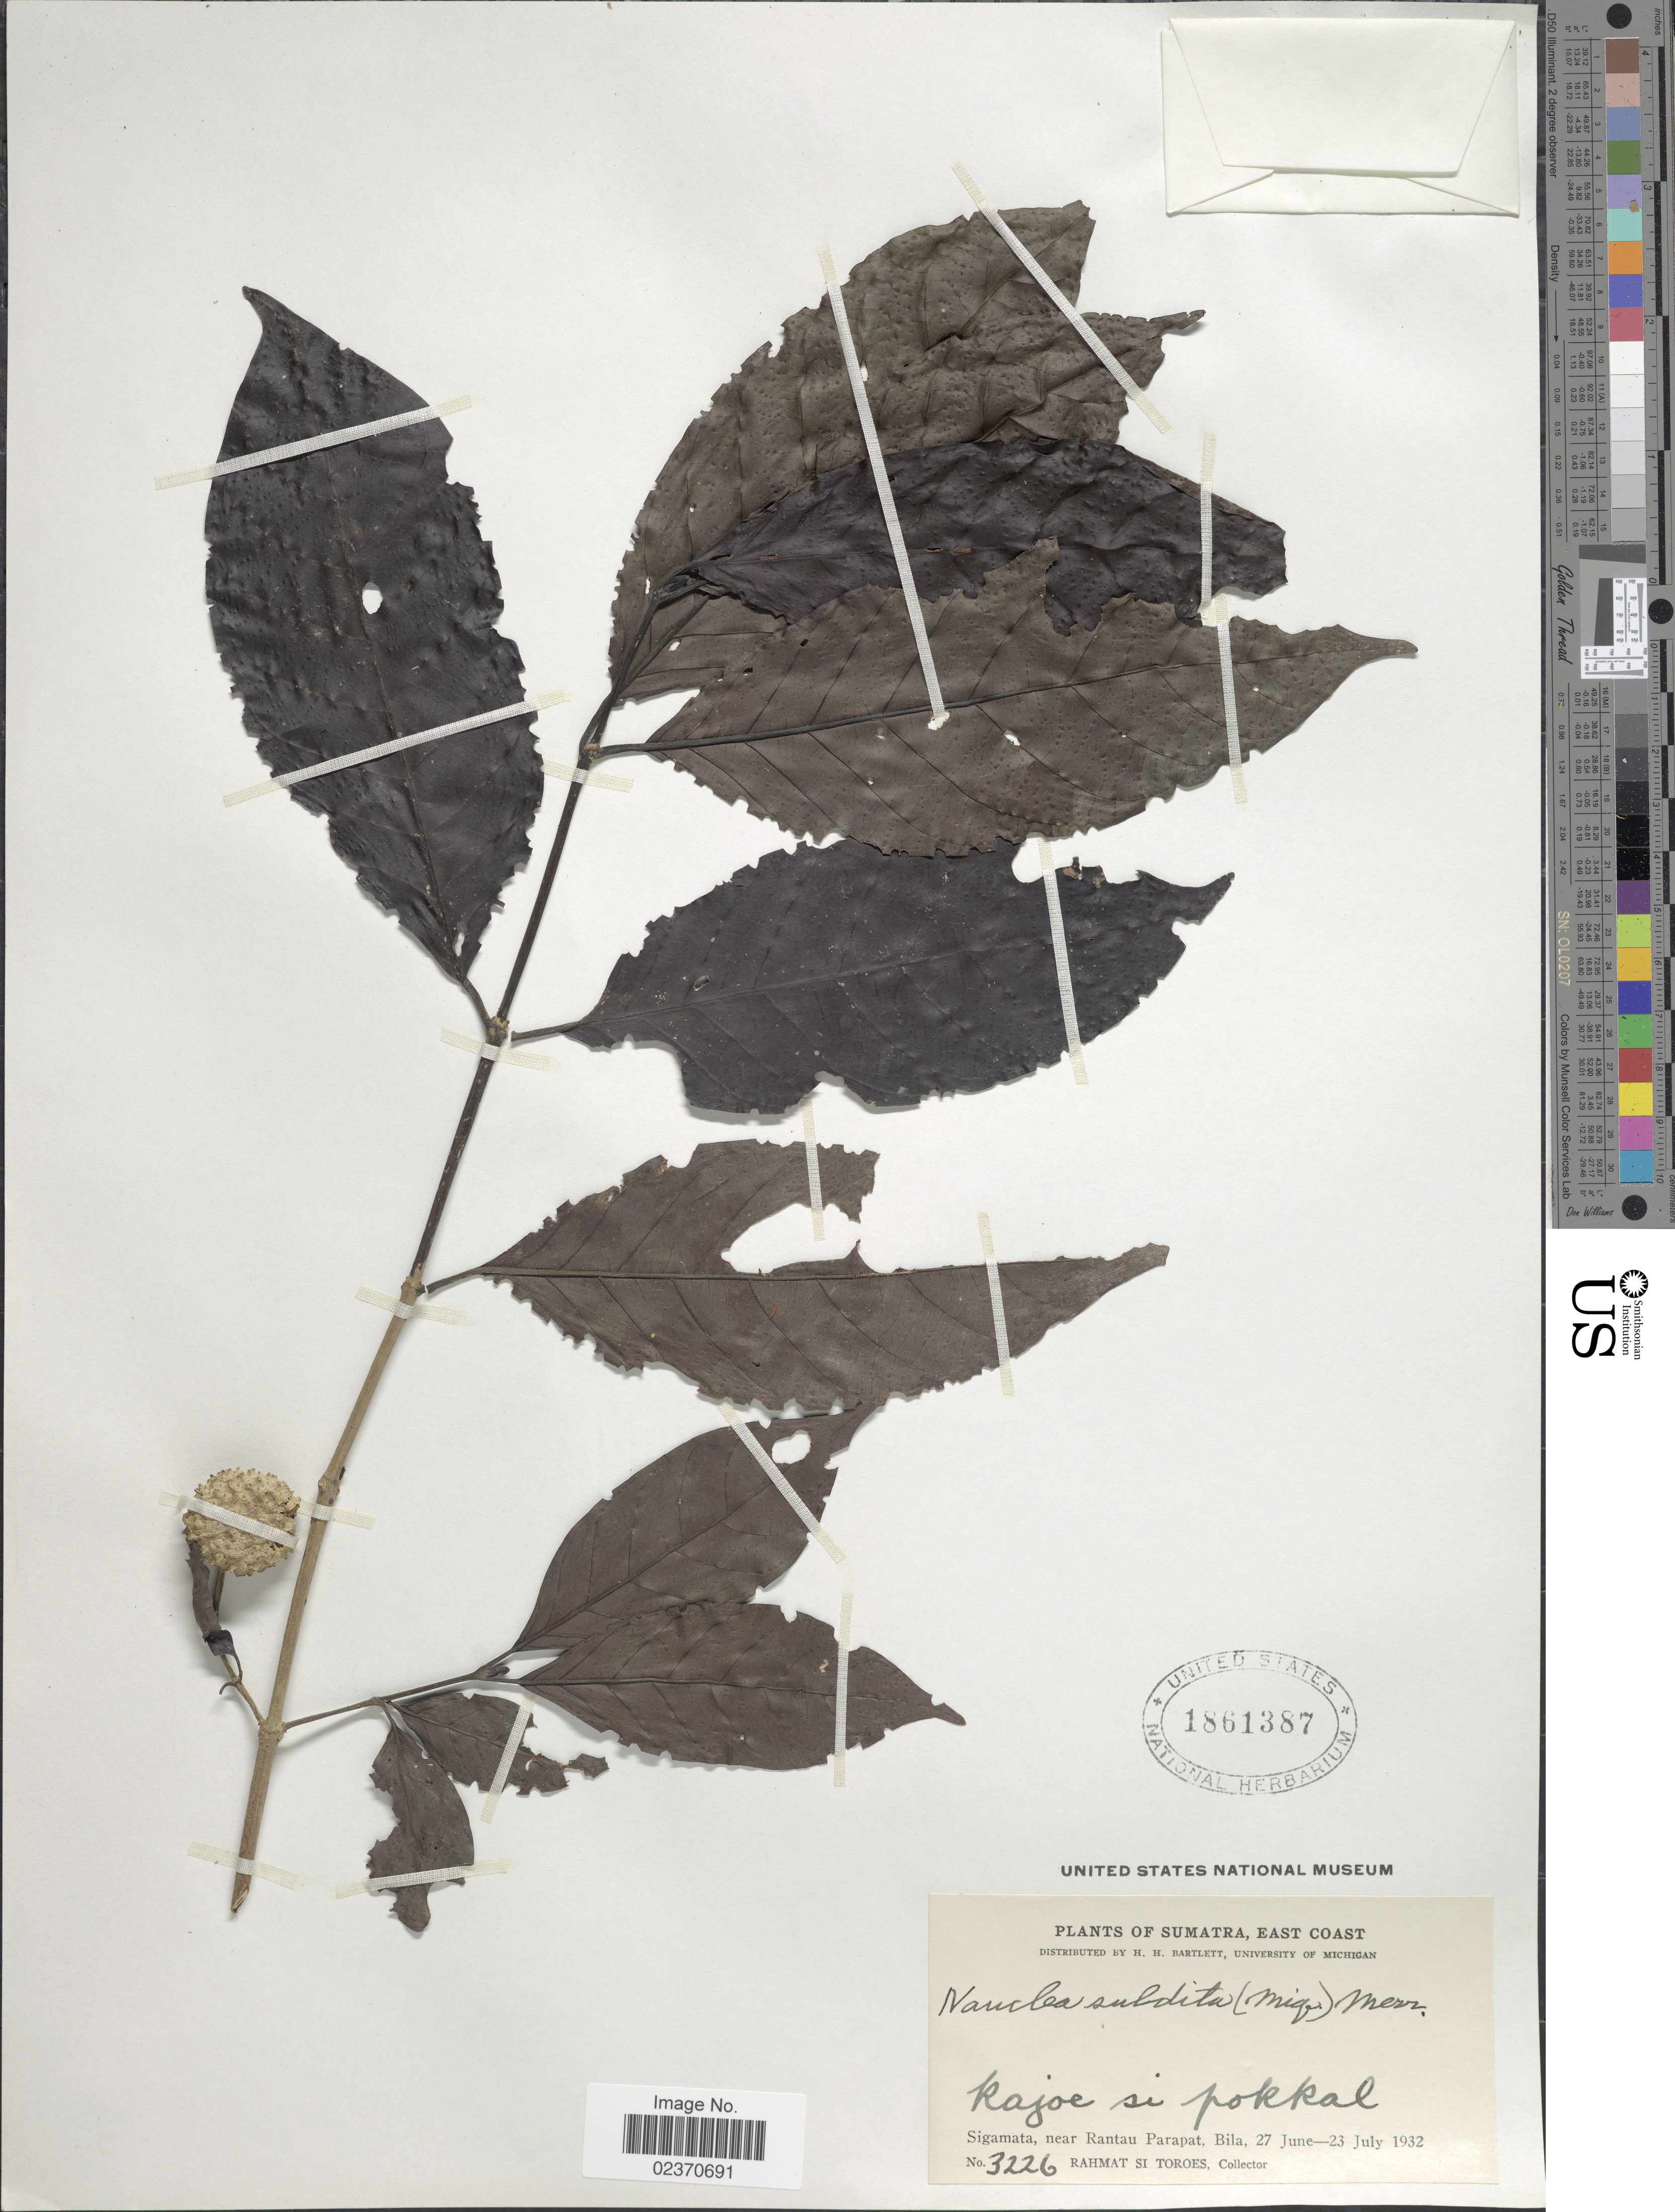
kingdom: Plantae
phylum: Tracheophyta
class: Magnoliopsida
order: Gentianales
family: Rubiaceae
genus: Nauclea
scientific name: Nauclea subdita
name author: Steud.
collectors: Rahmat Si Boeea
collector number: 3226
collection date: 1932-06-27/1932-07-23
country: Indonesia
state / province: Sumatra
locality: Sumatra, East Coast, Sigamata, near Rantau Parapat, Bila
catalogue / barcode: US 1861387